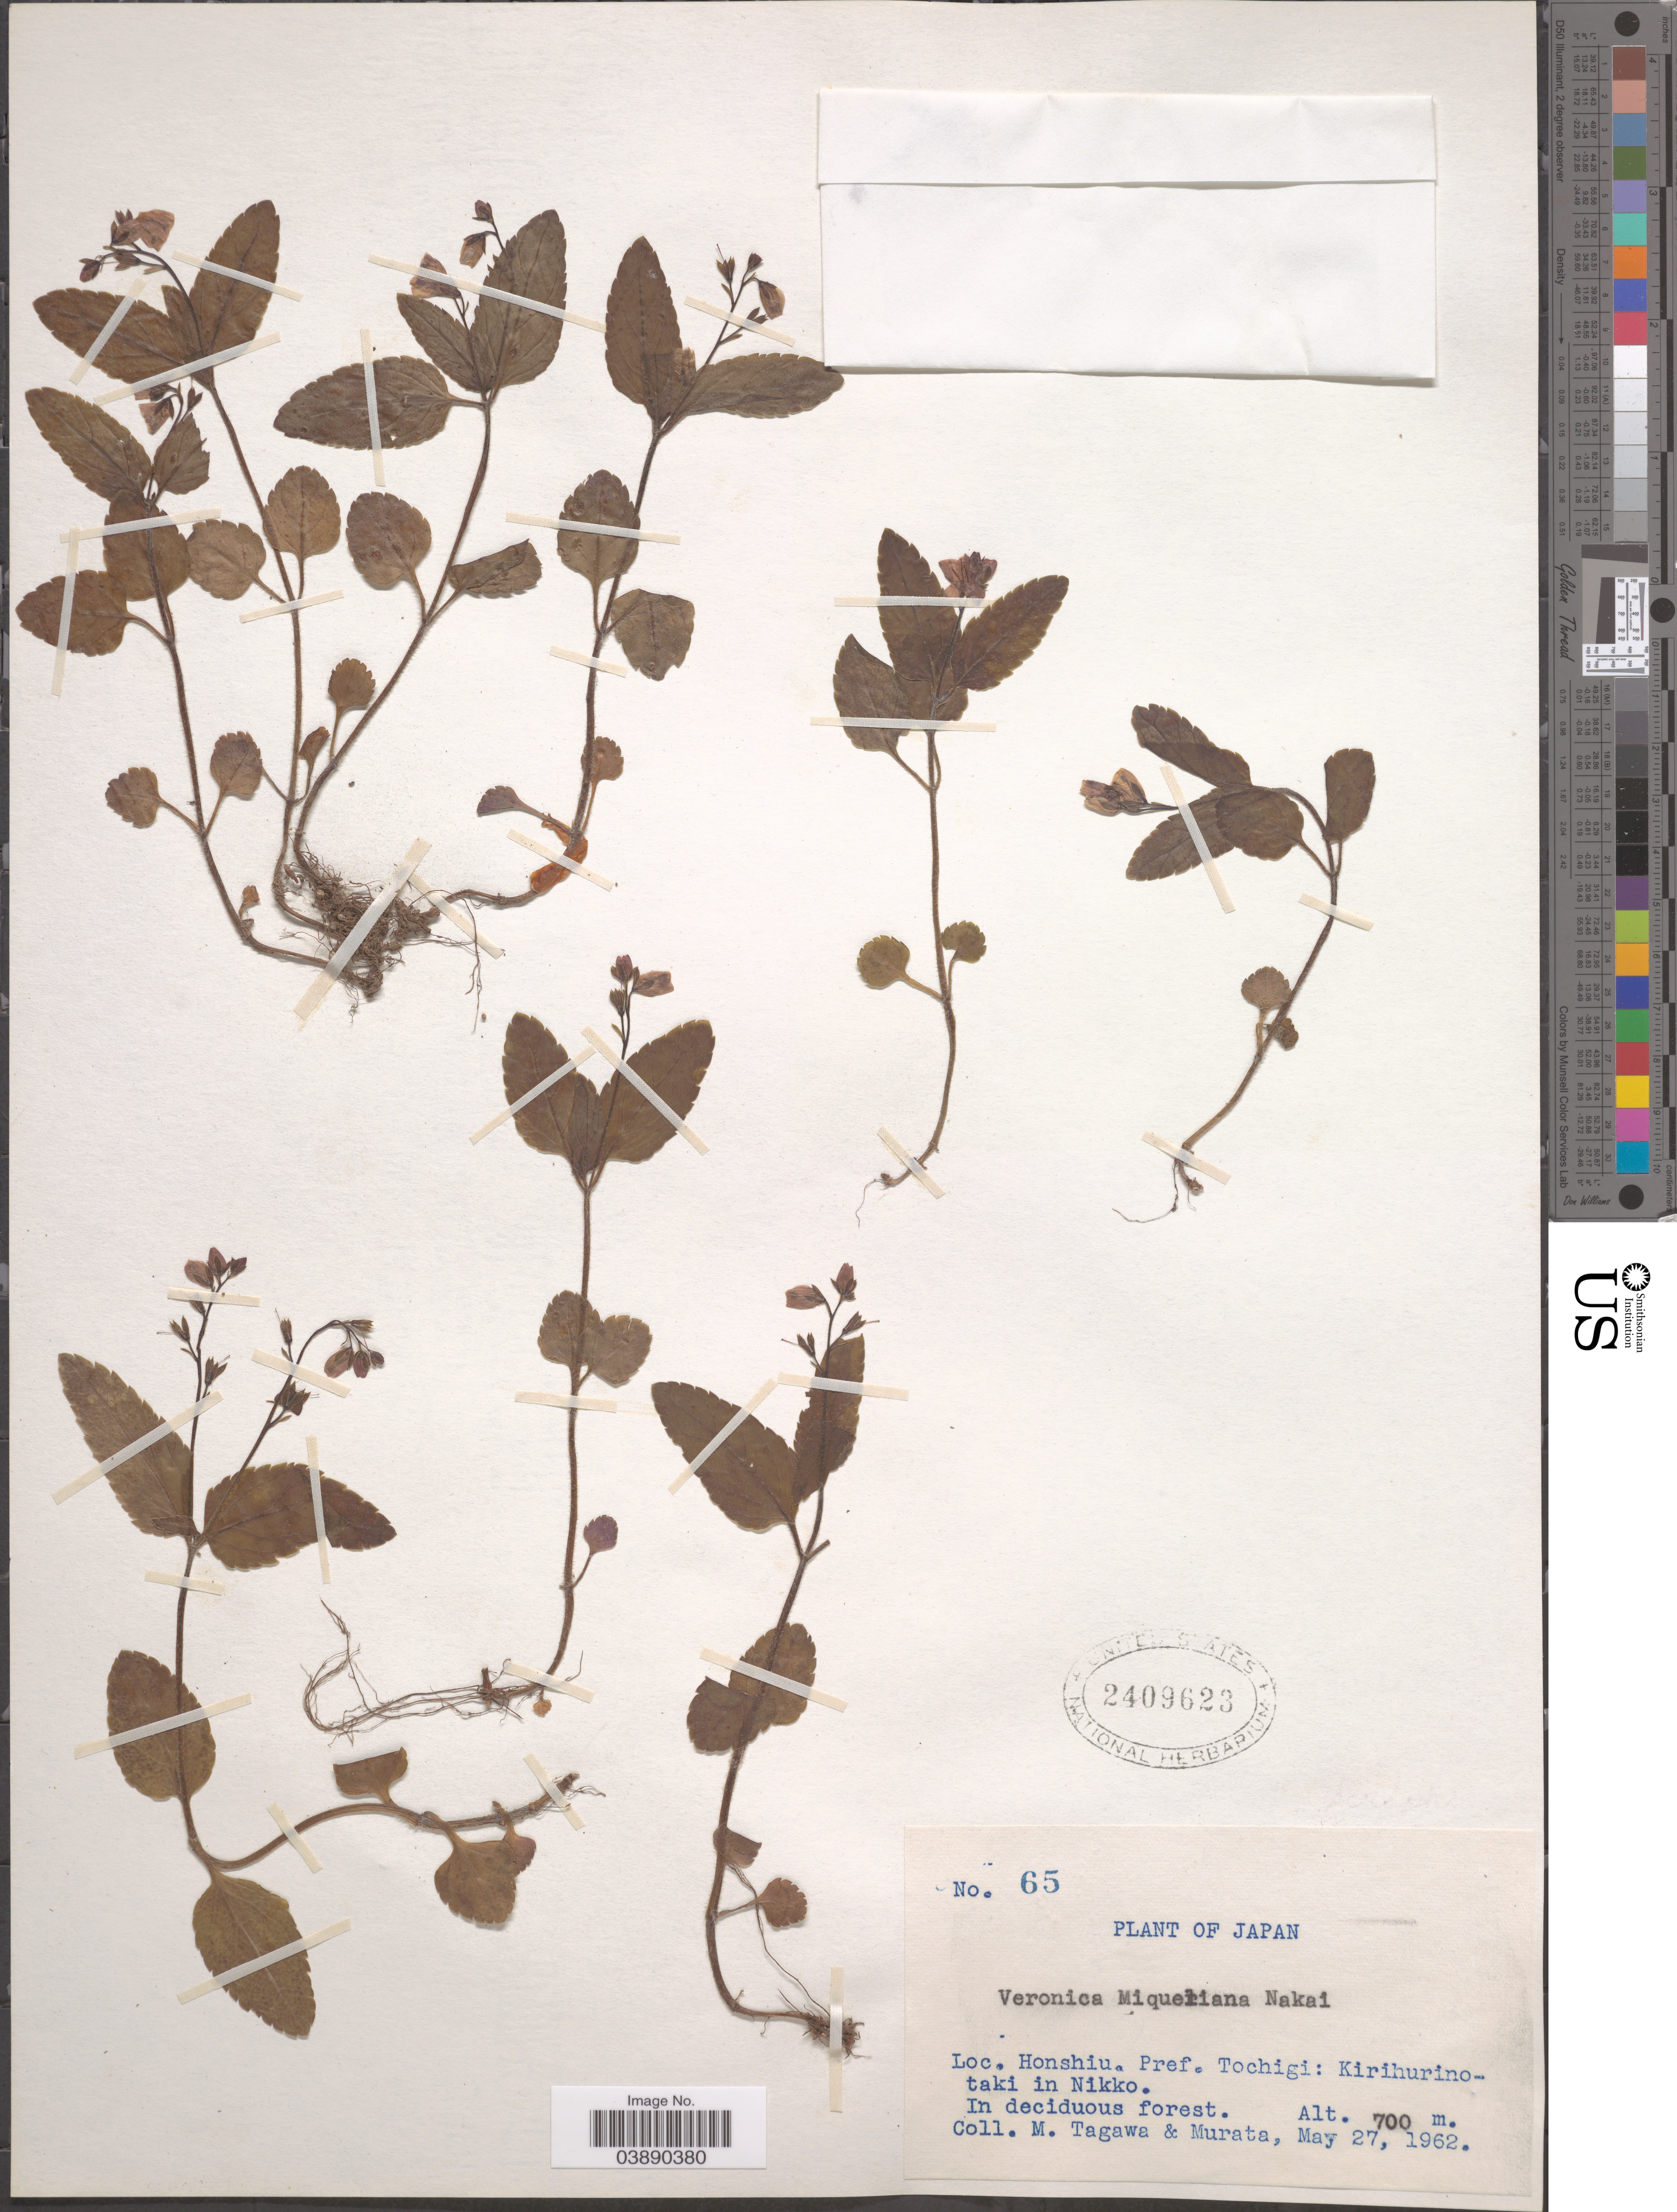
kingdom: Plantae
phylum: Tracheophyta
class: Magnoliopsida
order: Lamiales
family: Plantaginaceae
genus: Veronica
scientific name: Veronica miqueliana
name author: Nakai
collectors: M. Tagawa & -. Murata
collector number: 65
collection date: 1962-05-27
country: Japan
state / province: Totigi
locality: Honshiu. Pref. Tochigi: Kirihurino-taki in Nikko.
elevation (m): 700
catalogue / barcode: US 2409623